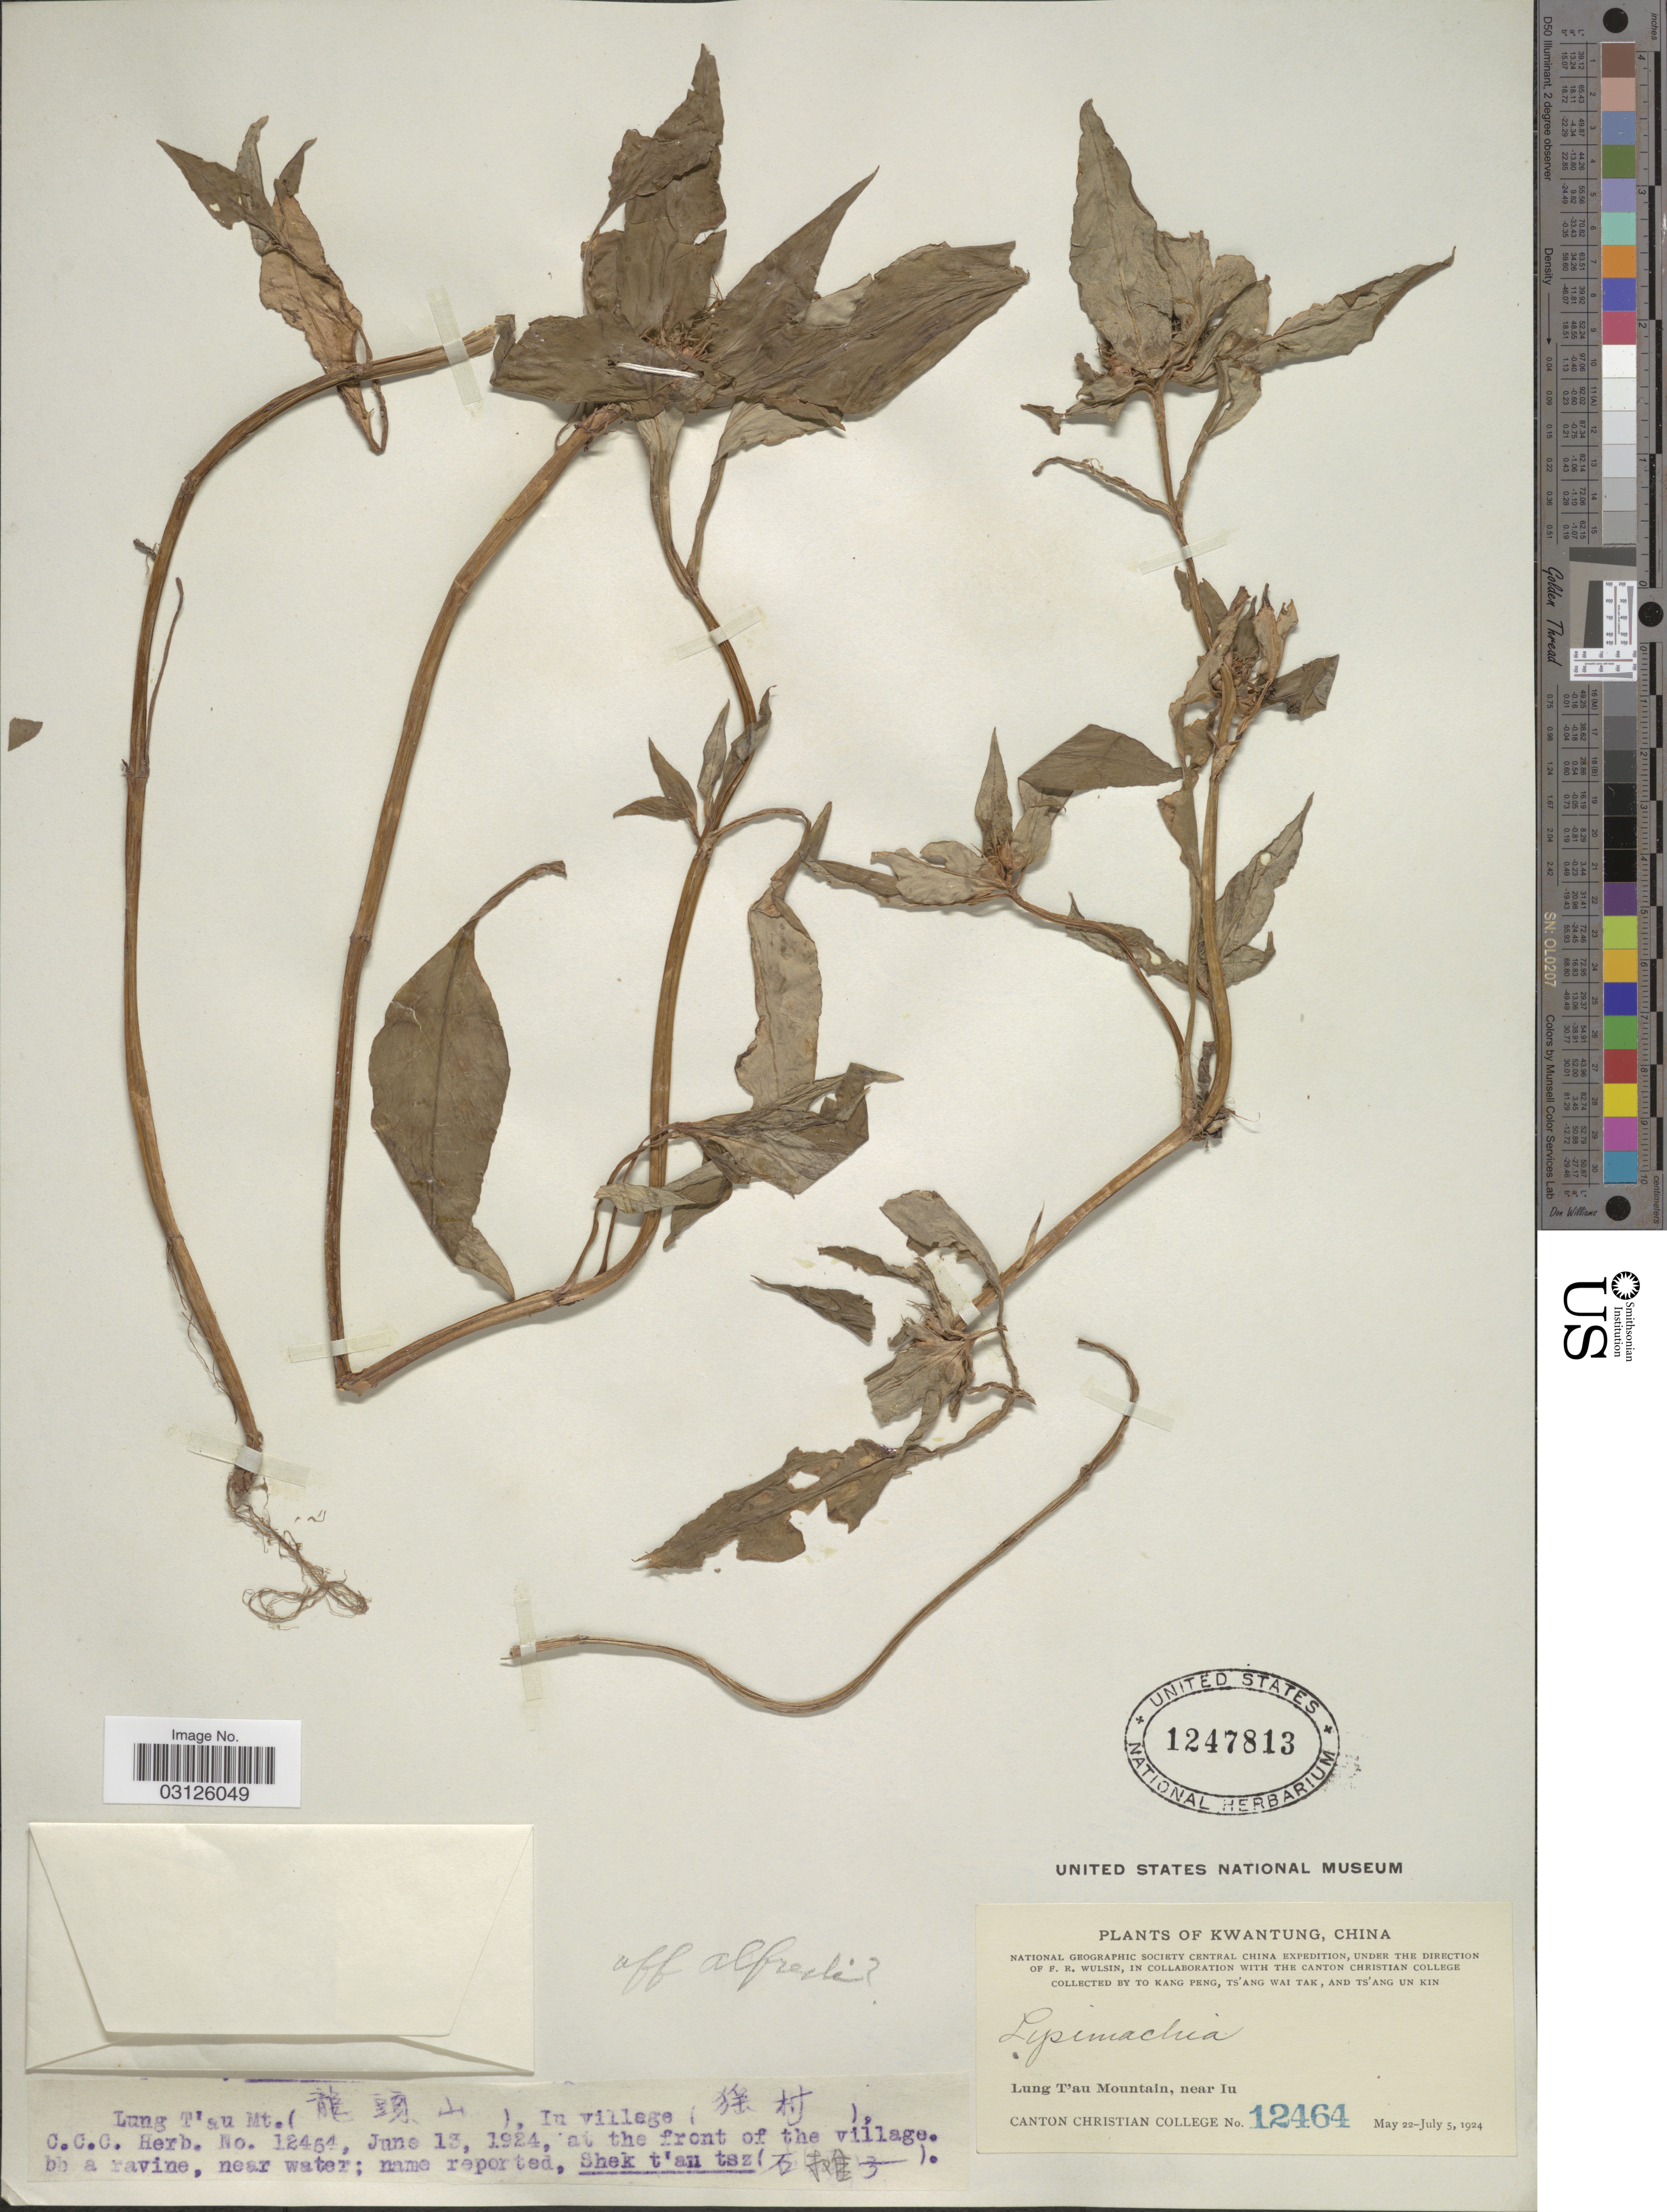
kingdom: Plantae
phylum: Tracheophyta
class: Magnoliopsida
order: Ericales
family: Primulaceae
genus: Lysimachia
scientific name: Lysimachia alfredii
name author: Hance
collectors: Kang Peng To, W. T. Tsang & Ts' Ang Un Kin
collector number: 12464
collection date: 1924-06-13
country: China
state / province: Guangdong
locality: Kwangtung. Lung T'au Mountain, near Iu.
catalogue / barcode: US 1247813